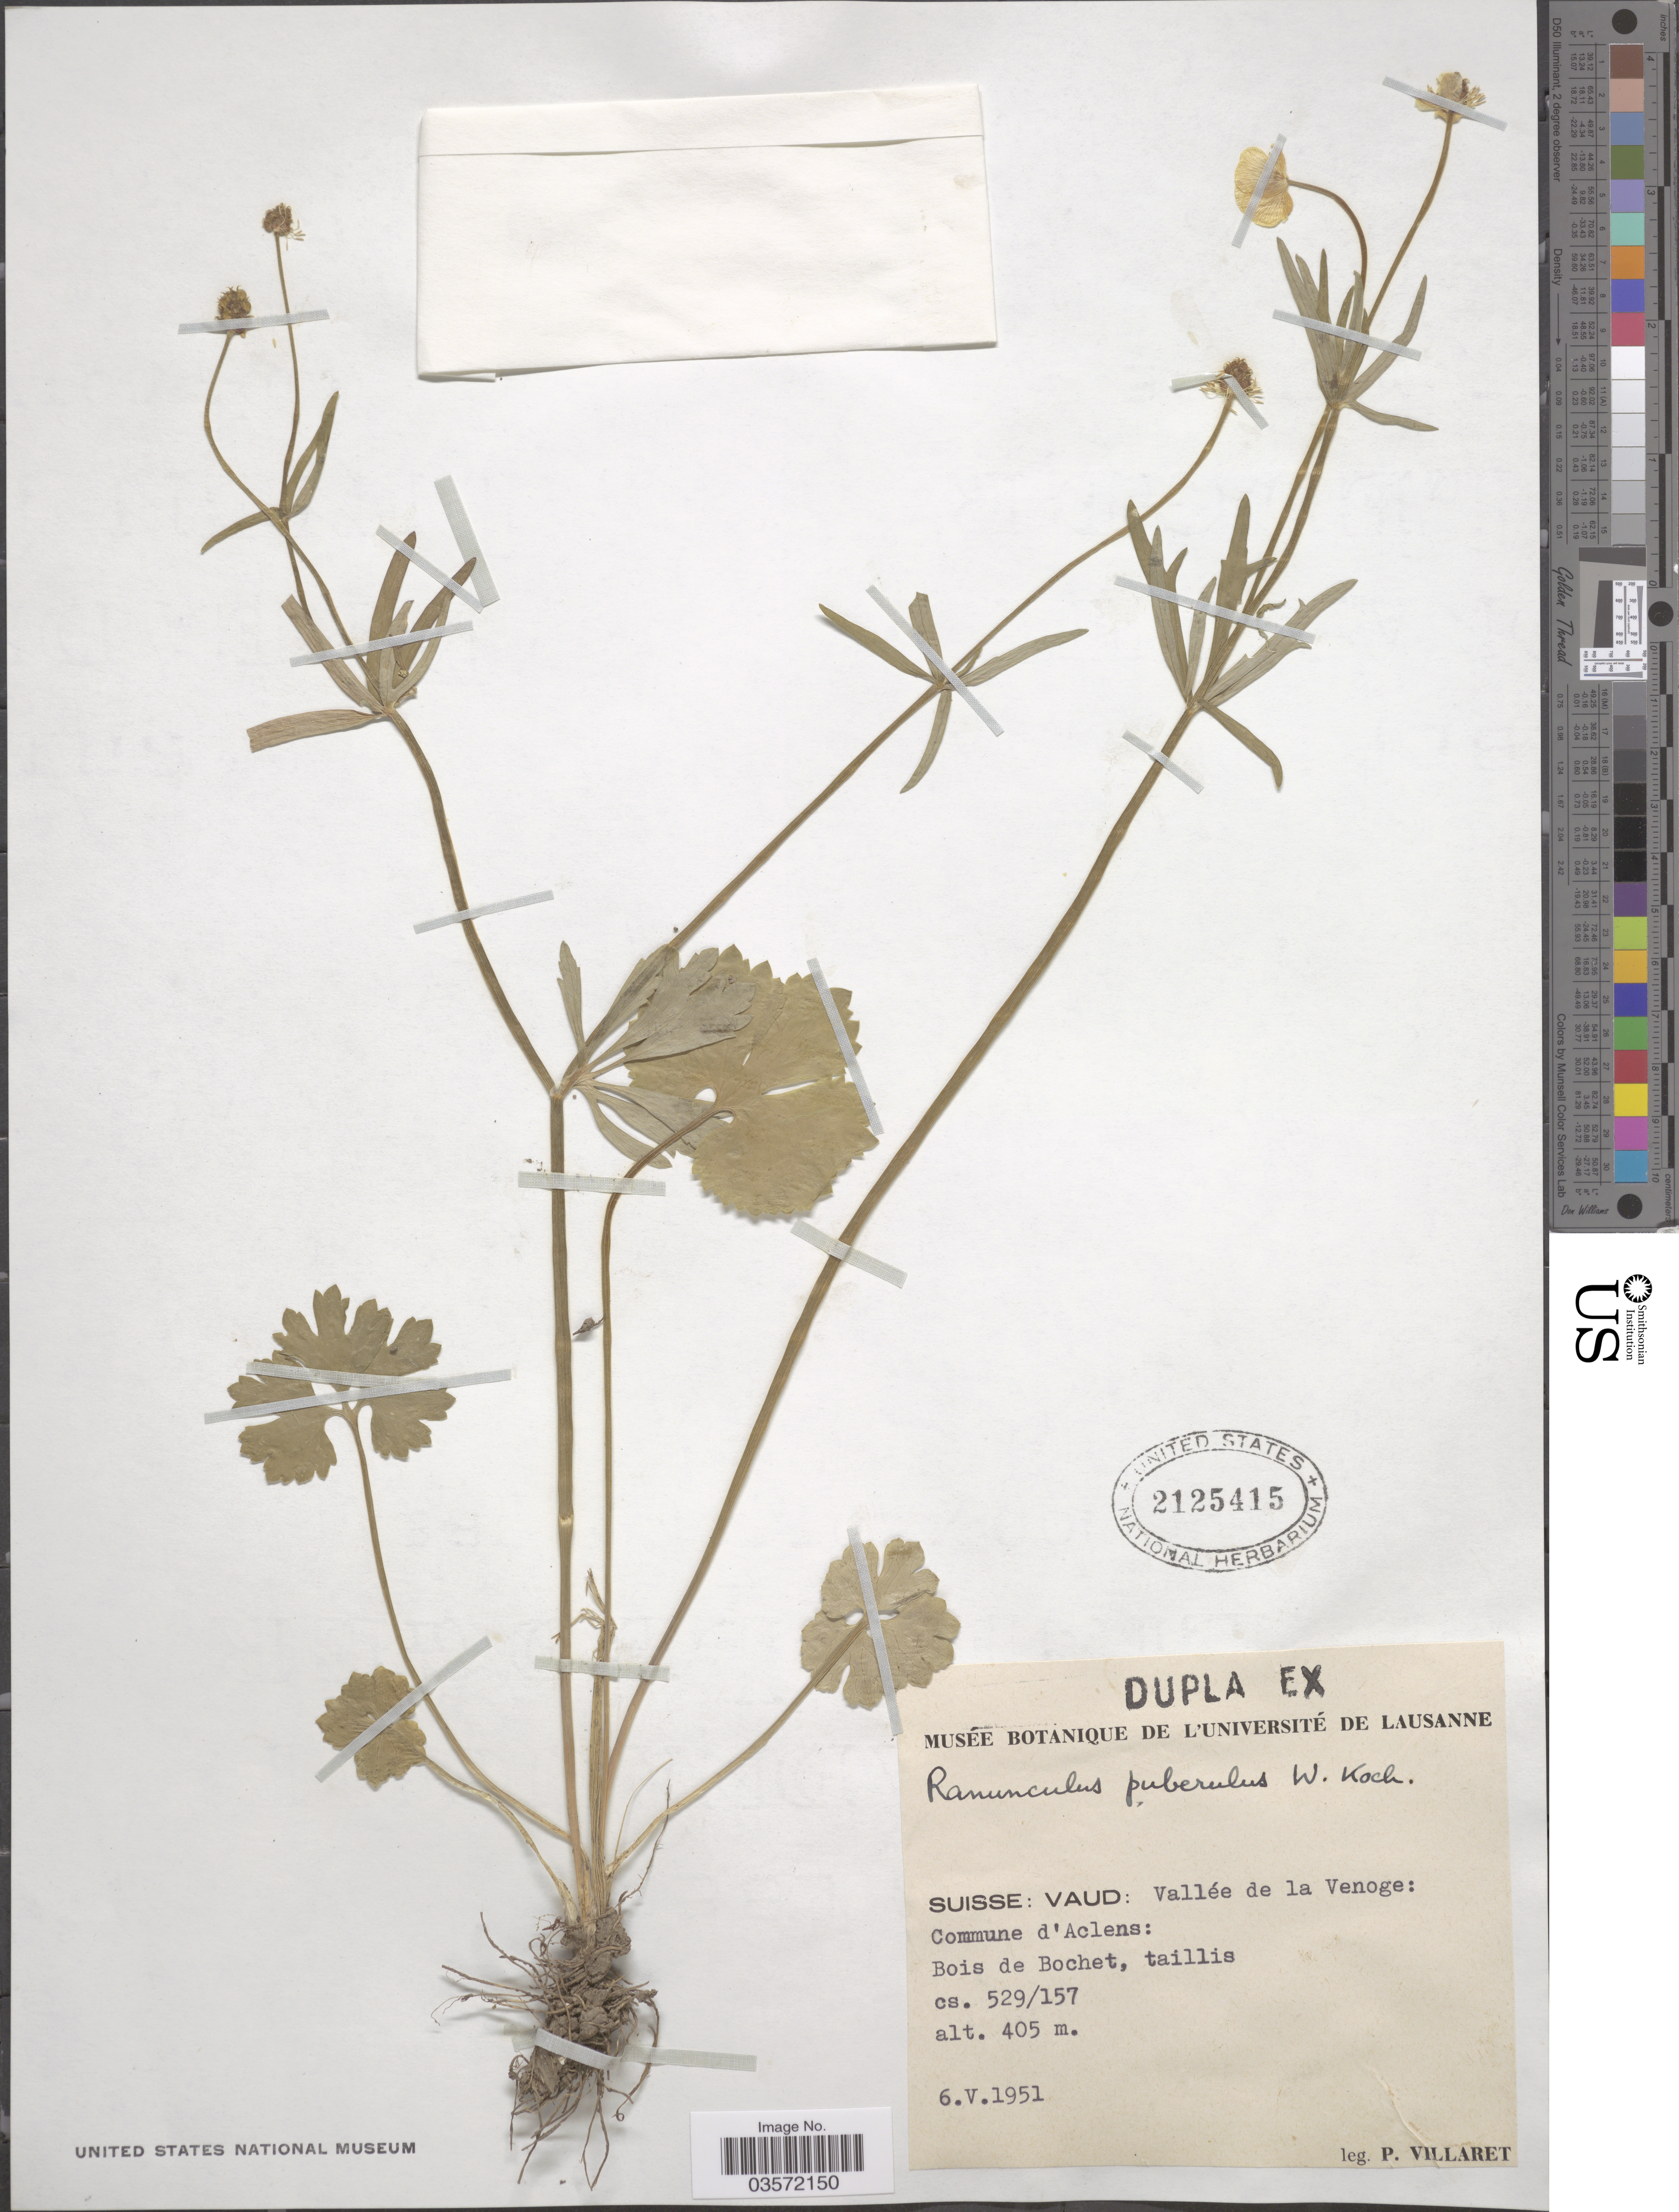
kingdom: Plantae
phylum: Tracheophyta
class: Magnoliopsida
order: Ranunculales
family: Ranunculaceae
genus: Ranunculus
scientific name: Ranunculus puberulus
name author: W. Koch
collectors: P. Villaret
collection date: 1951-05-06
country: Switzerland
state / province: Vaud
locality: Suisse: Vallée de la Venoge: Commune d'Aclens: Bois de Bochet, taillis.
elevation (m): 405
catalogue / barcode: US 2125415